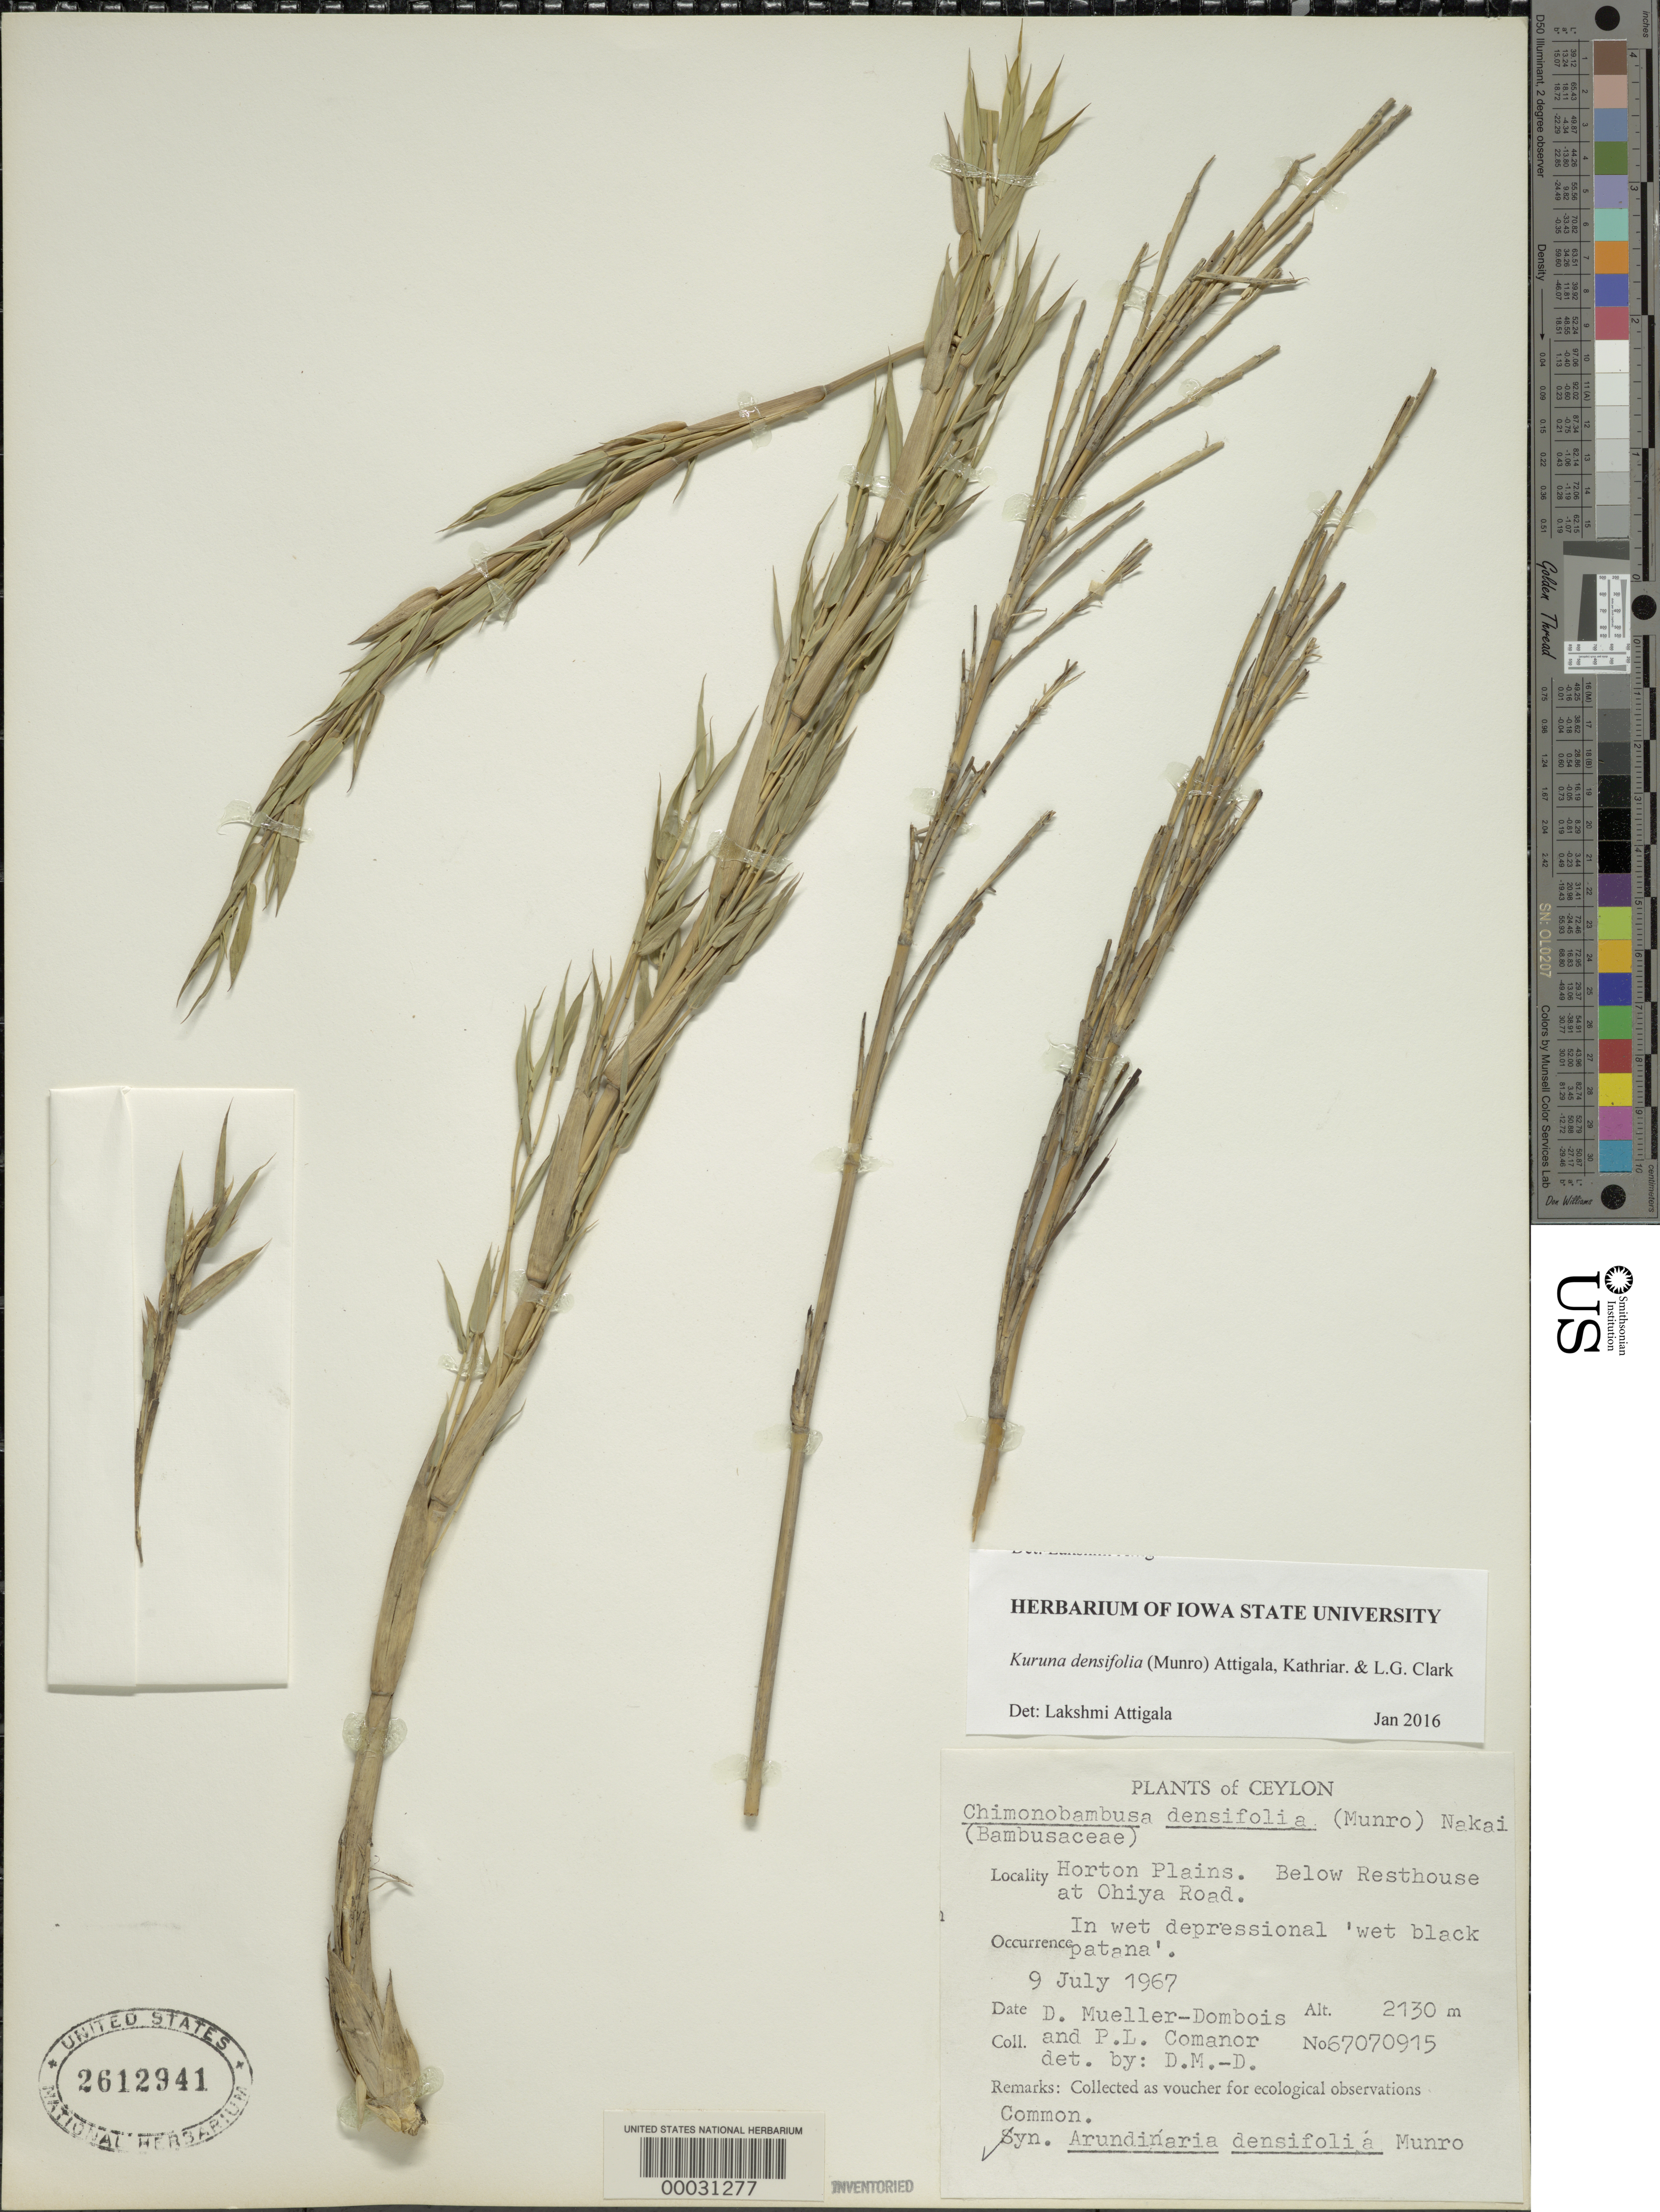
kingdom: Plantae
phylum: Tracheophyta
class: Liliopsida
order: Poales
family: Poaceae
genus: Kuruna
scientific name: Kuruna densifolia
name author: (Munro) Attigala et al.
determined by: Attigala, L.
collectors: D. Mueller-Dombois & P. Comanor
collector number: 67070915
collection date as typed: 09 Jul 1967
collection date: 1967-07-09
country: Sri Lanka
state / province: Central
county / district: Nuwara Eliya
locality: Horton plains, resthouse at ohiya road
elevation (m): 2130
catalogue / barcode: US 2612941